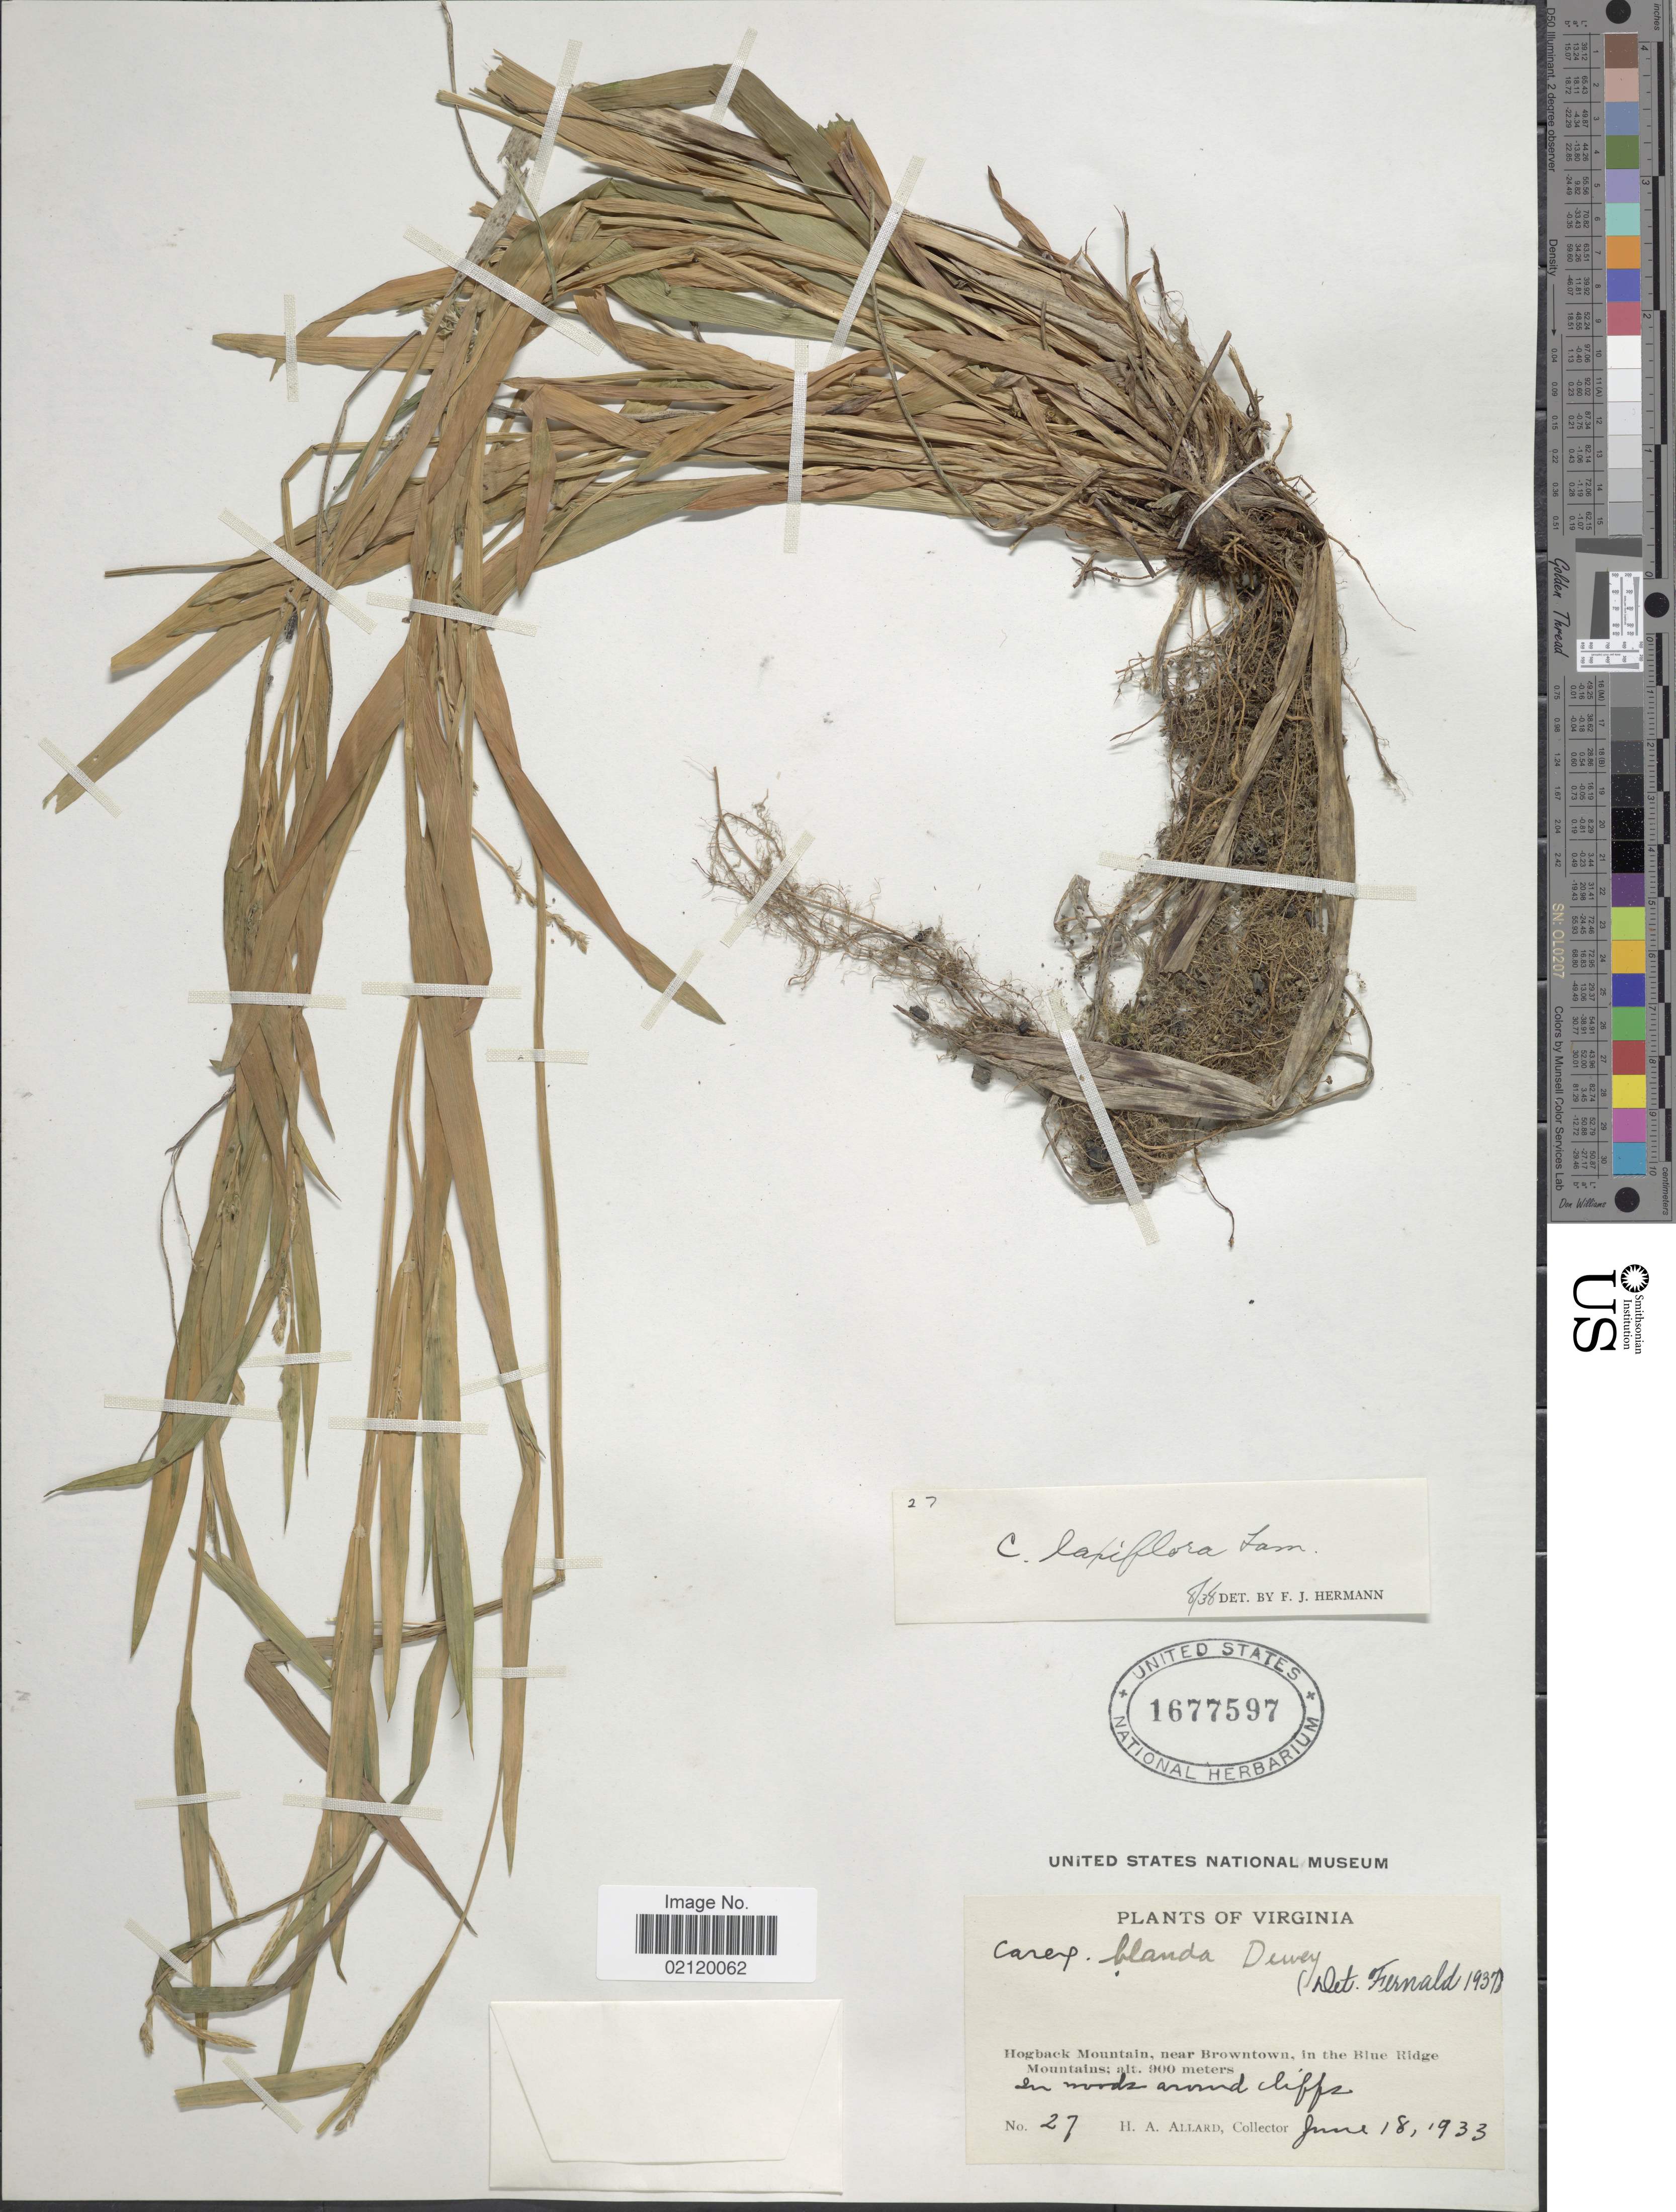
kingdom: Plantae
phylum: Tracheophyta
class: Liliopsida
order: Poales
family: Cyperaceae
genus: Carex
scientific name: Carex laxiflora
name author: Lam.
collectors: H. A. Allard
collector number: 27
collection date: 1933-06-18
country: United States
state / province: Virginia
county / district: Warren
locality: Hogback Mountain, near Browntown, in the Blue Ridge Mountains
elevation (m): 900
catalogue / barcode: US 1677597